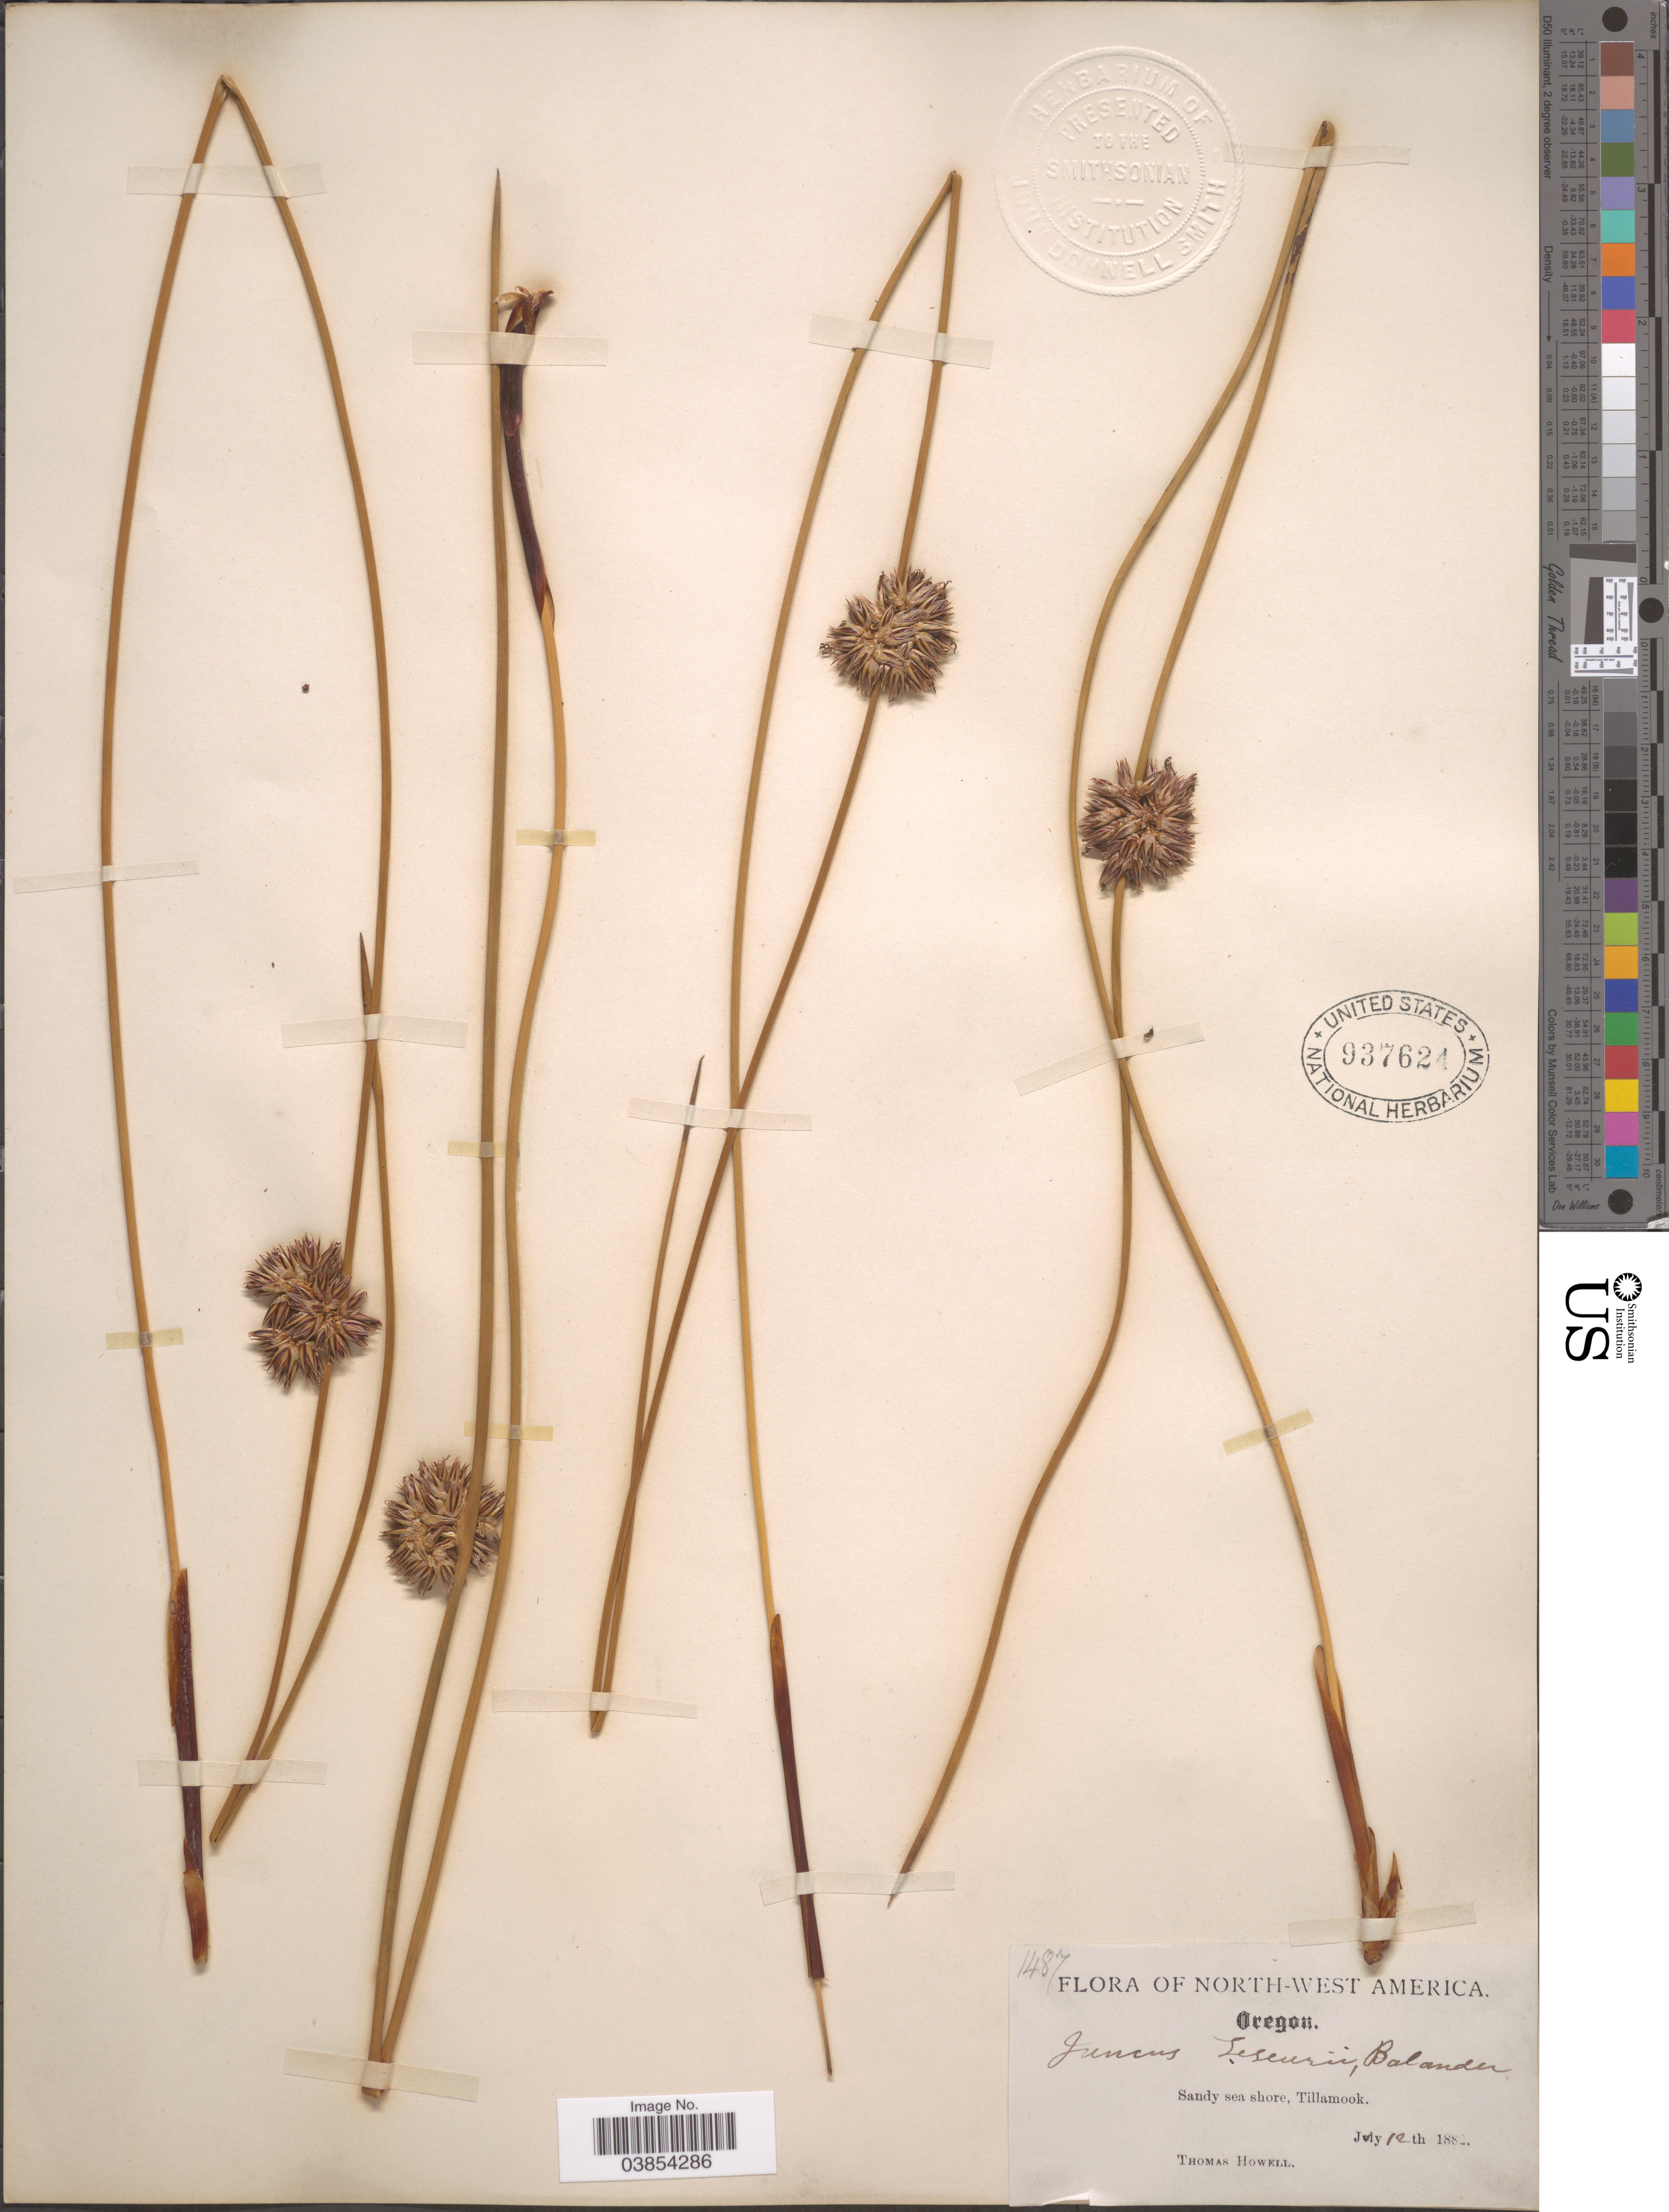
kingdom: Plantae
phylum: Tracheophyta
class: Liliopsida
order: Poales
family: Juncaceae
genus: Juncus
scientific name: Juncus lesueurii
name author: Bol.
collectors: T. Howell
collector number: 1487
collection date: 1882-07-12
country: United States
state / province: Oregon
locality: North-West America. Sandy sea shore, Tillamook.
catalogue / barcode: US 937624